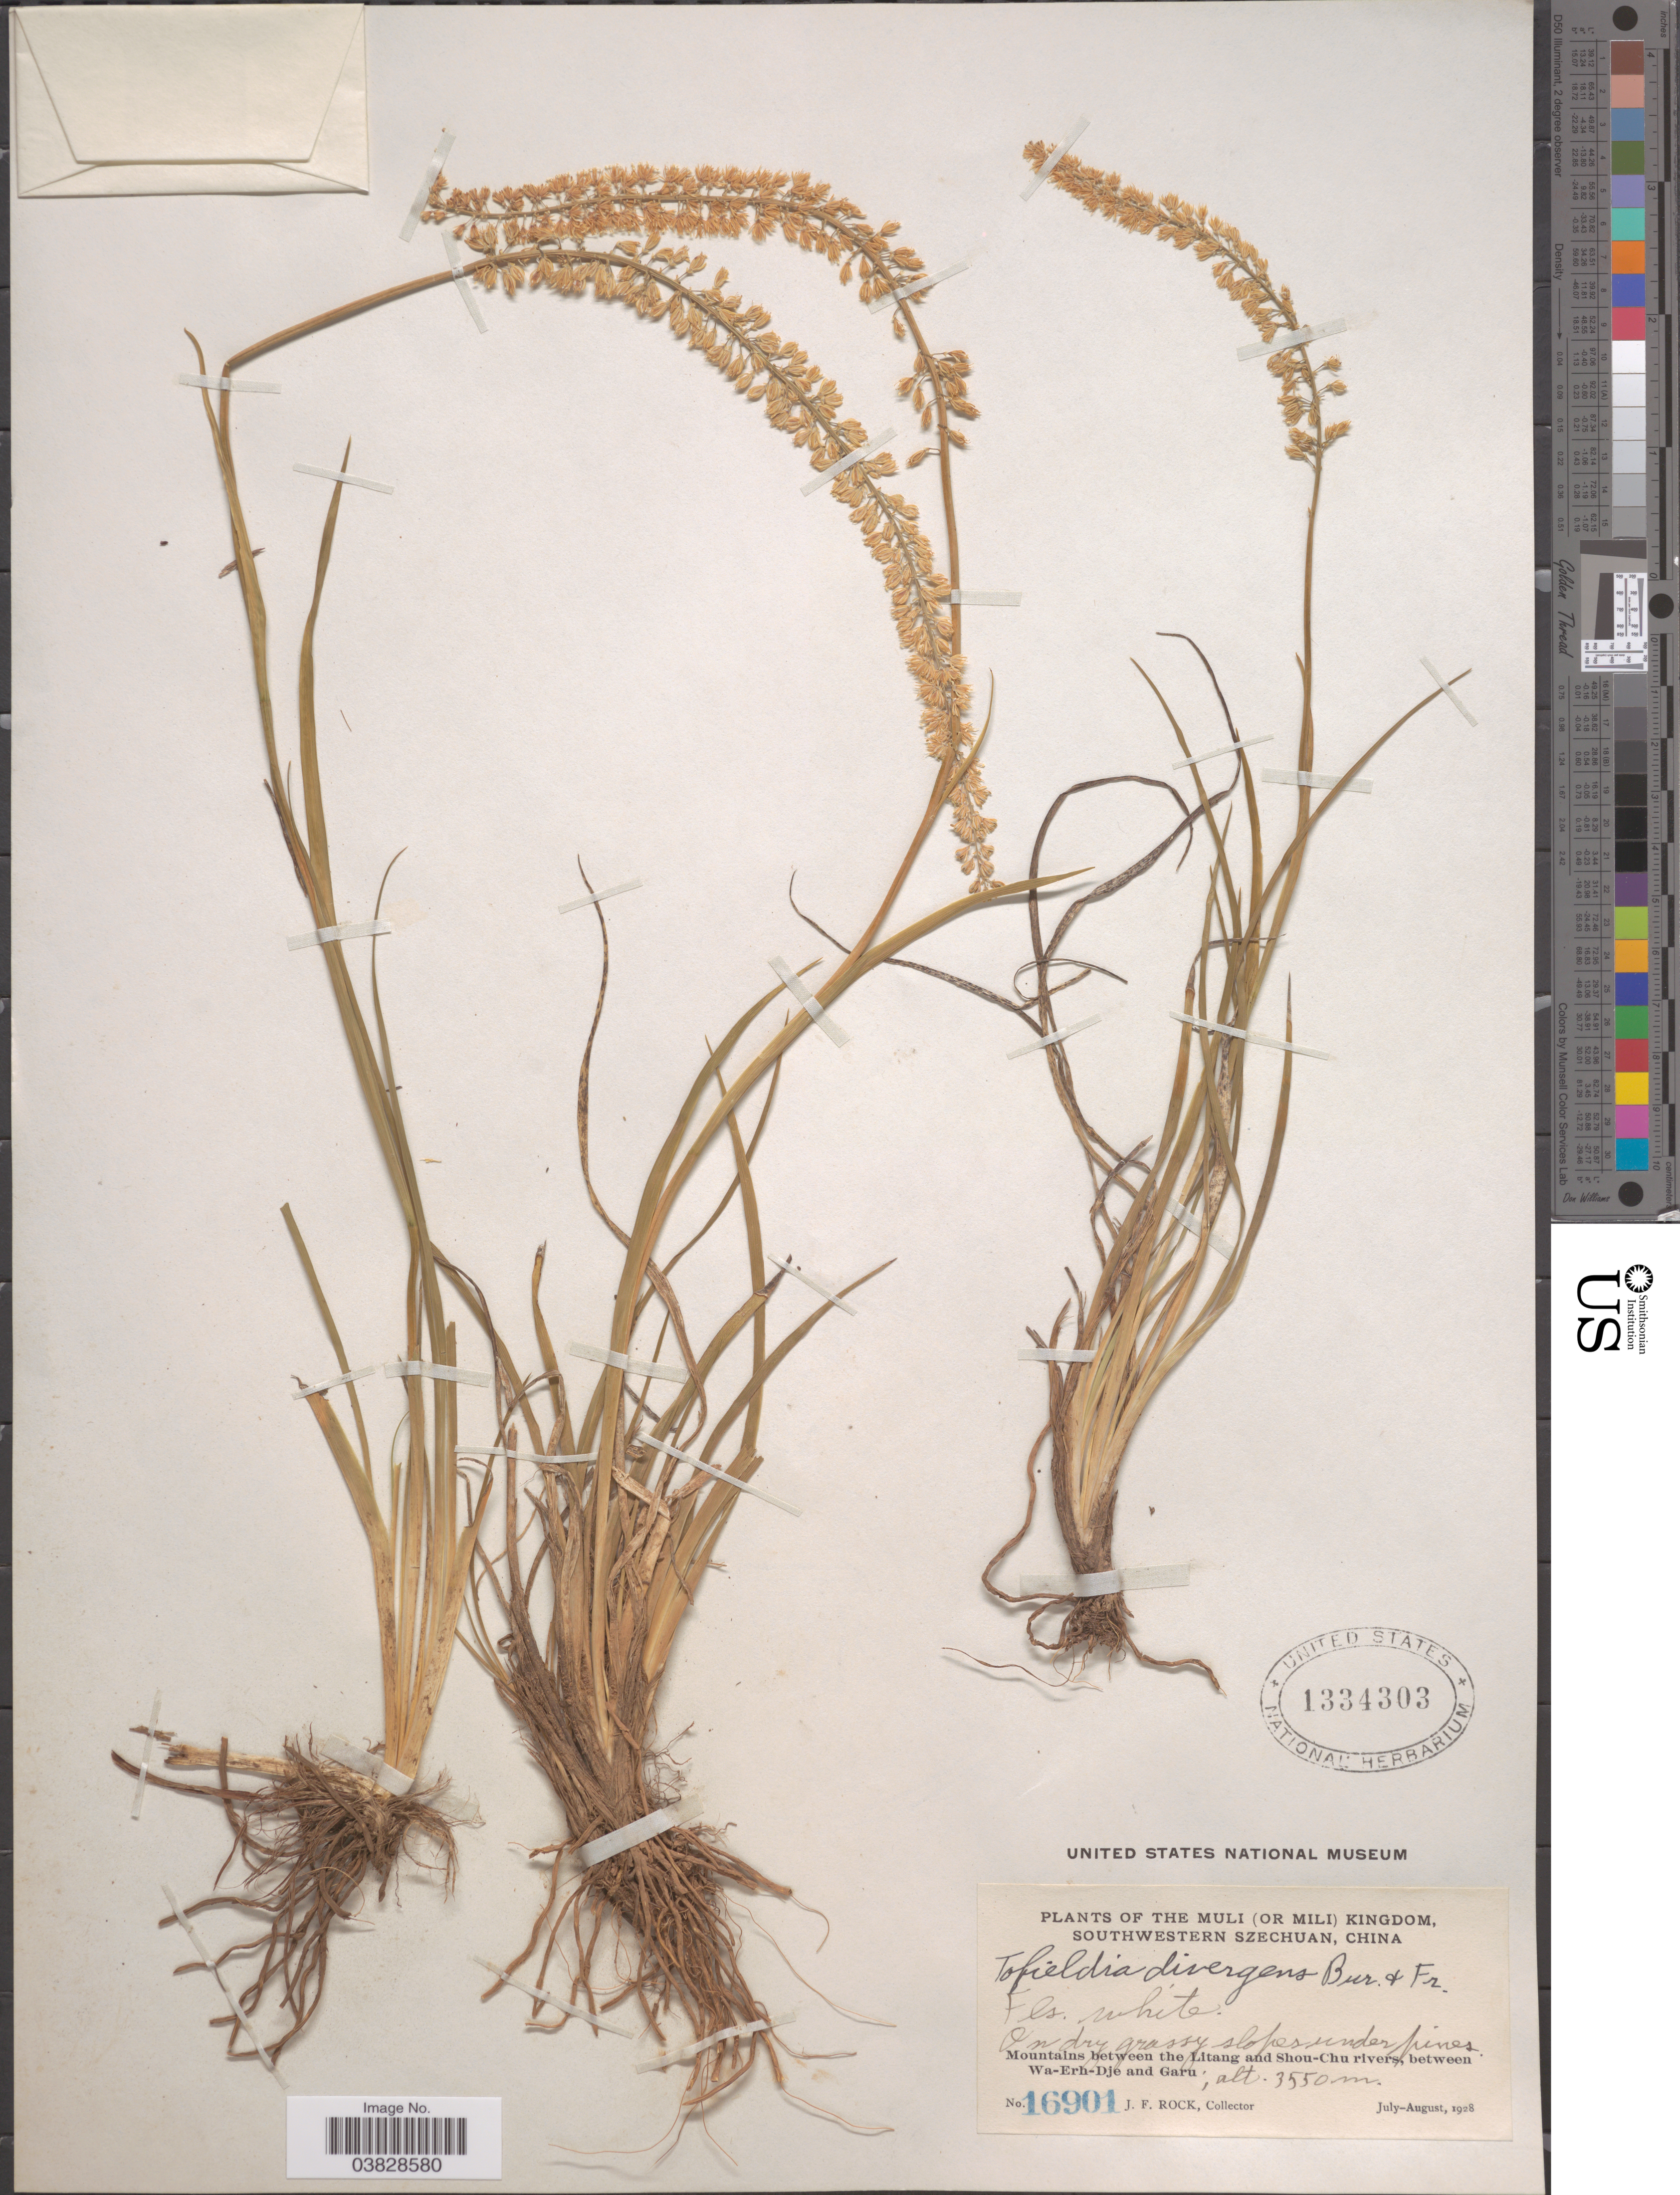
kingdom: Plantae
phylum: Tracheophyta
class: Liliopsida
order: Alismatales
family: Tofieldiaceae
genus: Tofieldia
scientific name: Tofieldia divergens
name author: Bureau & Franch.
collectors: J. Rock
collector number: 16901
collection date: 1928-07/1928-08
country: China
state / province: Sichuan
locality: The Muli (or Mili) Kingdom, Southwestern Szechuan. Mountains between the Litang and Shou-Chu rivers, between Wa-Erh-Dje and Garu.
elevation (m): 3550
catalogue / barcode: US 1334303